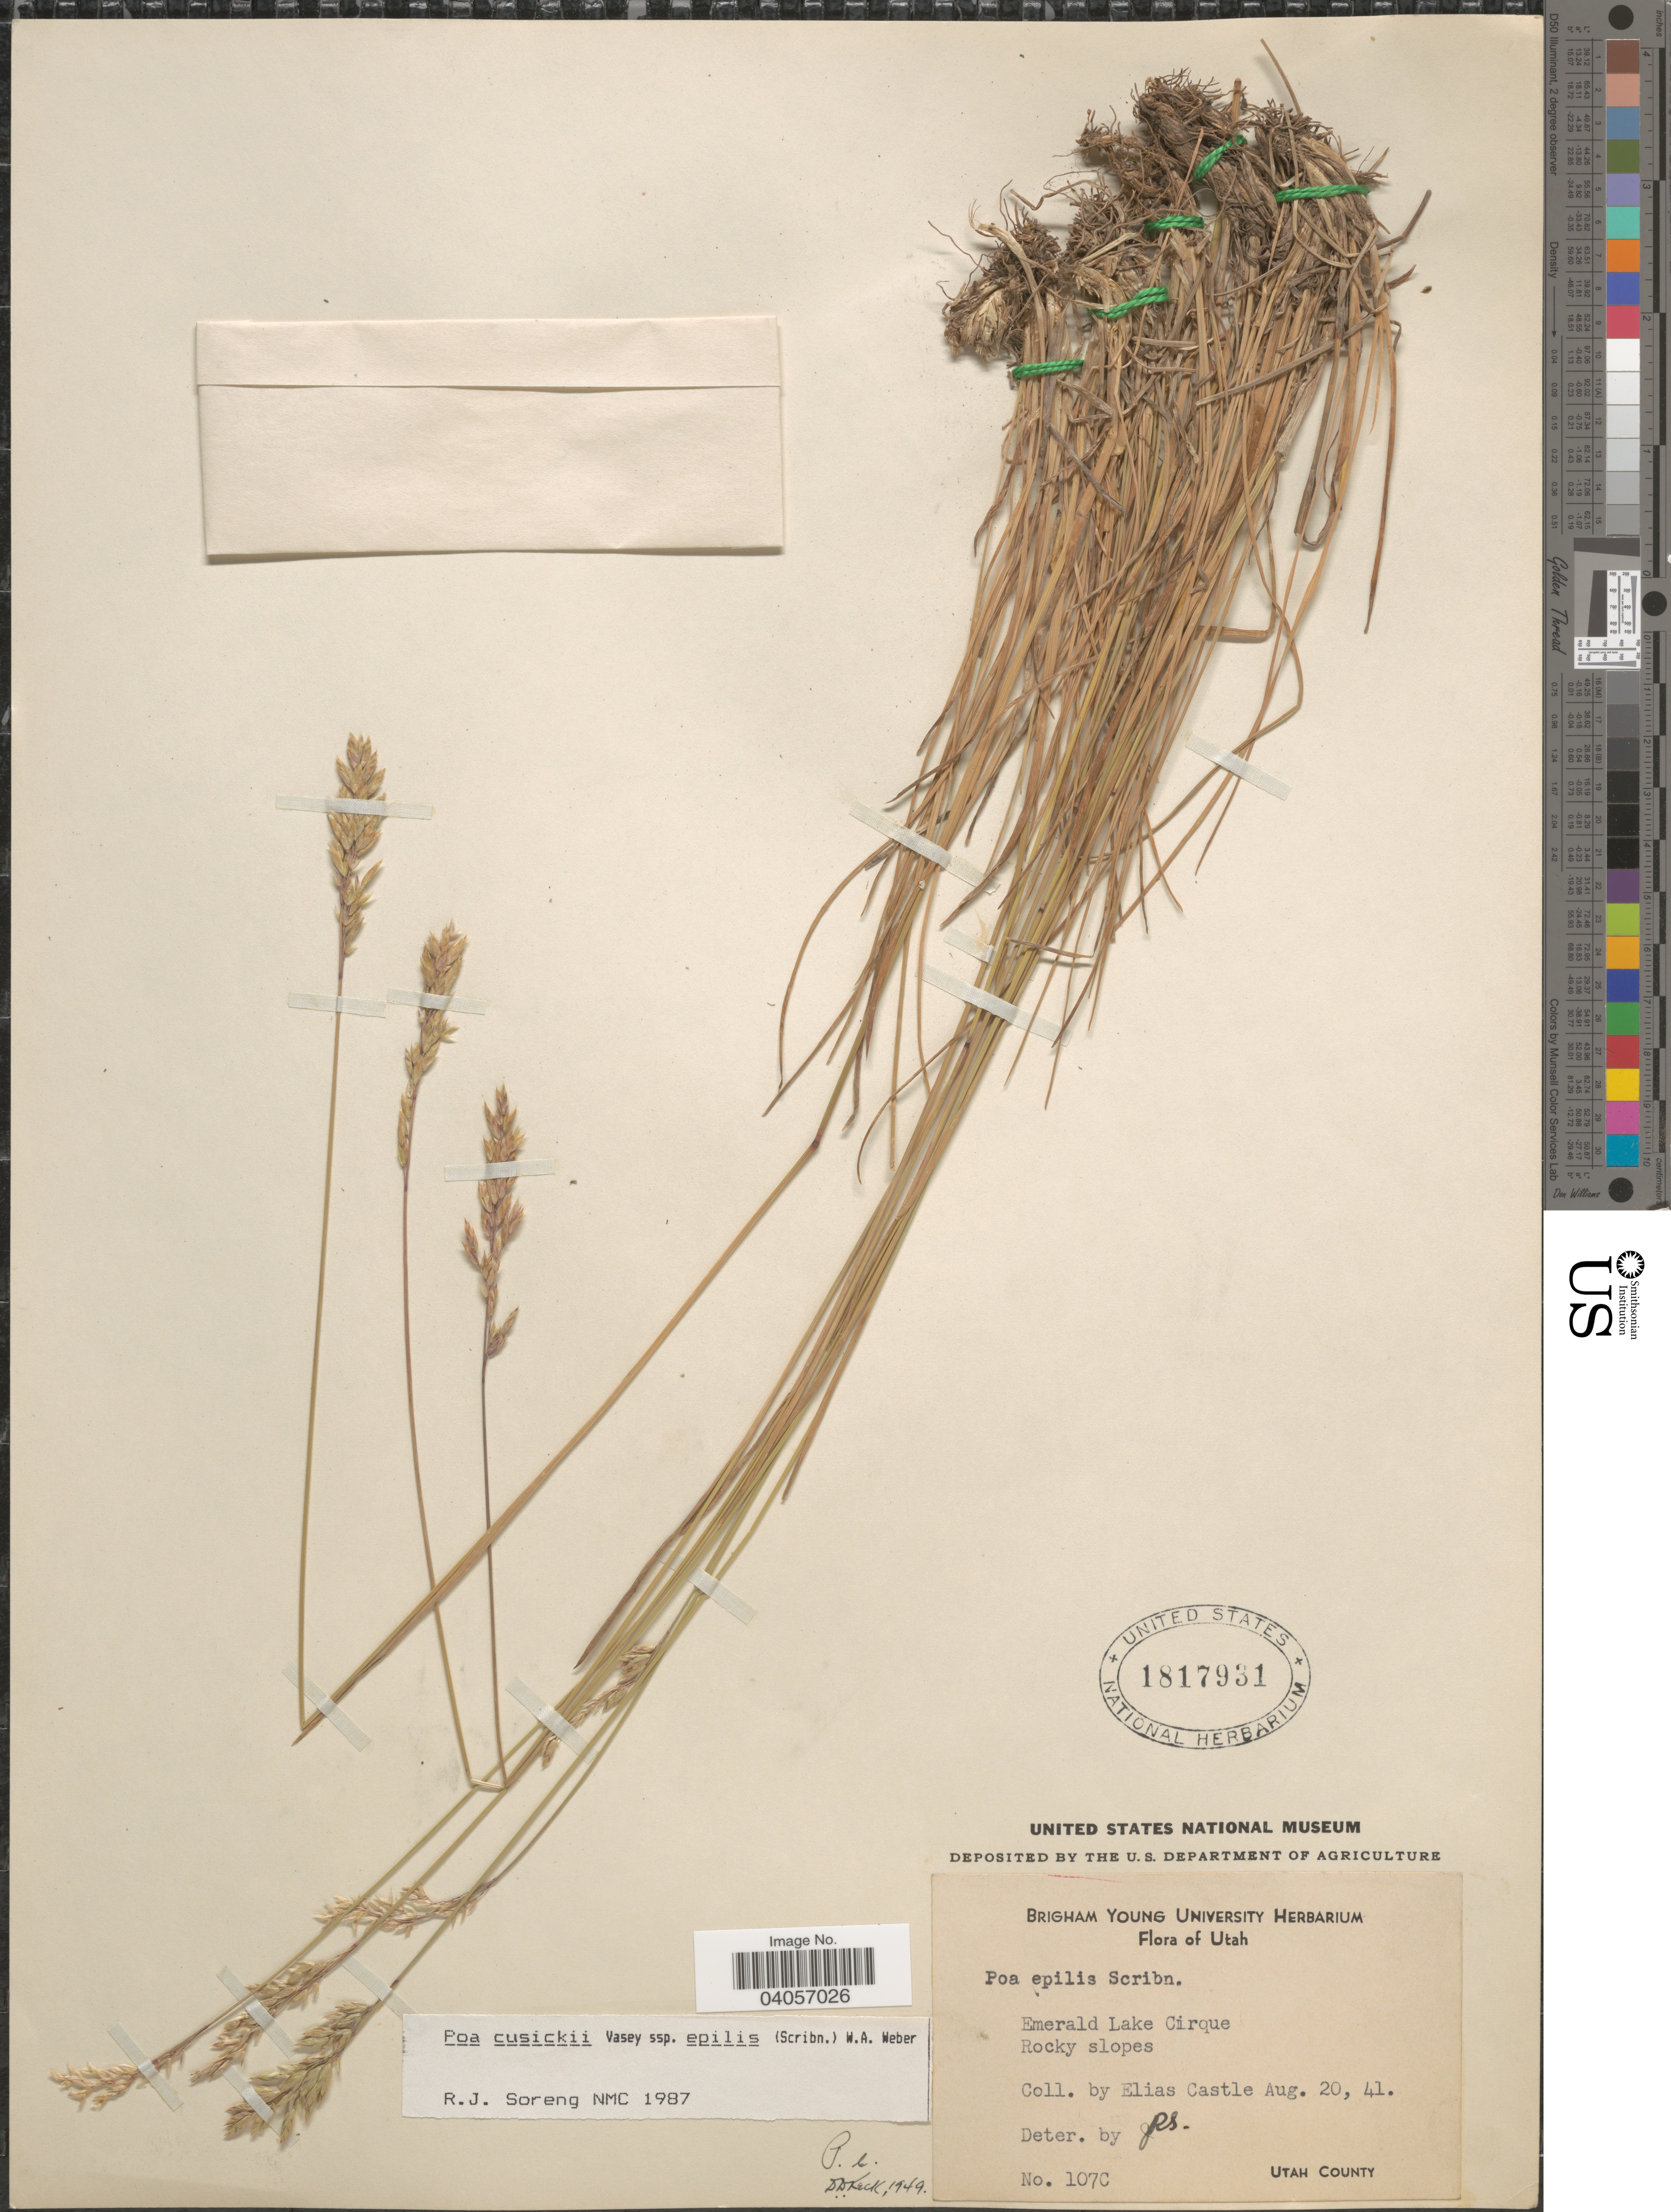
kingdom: Plantae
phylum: Tracheophyta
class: Liliopsida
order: Poales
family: Poaceae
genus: Poa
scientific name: Poa cusickii subsp. epilis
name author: (Scribn.) W.A. Weber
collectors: E. Castle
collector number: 107C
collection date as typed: Transcribed d/m/y: 20/8/41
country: United States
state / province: Utah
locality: Emerald Lake Cirque. Utah County.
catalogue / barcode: US 1817931